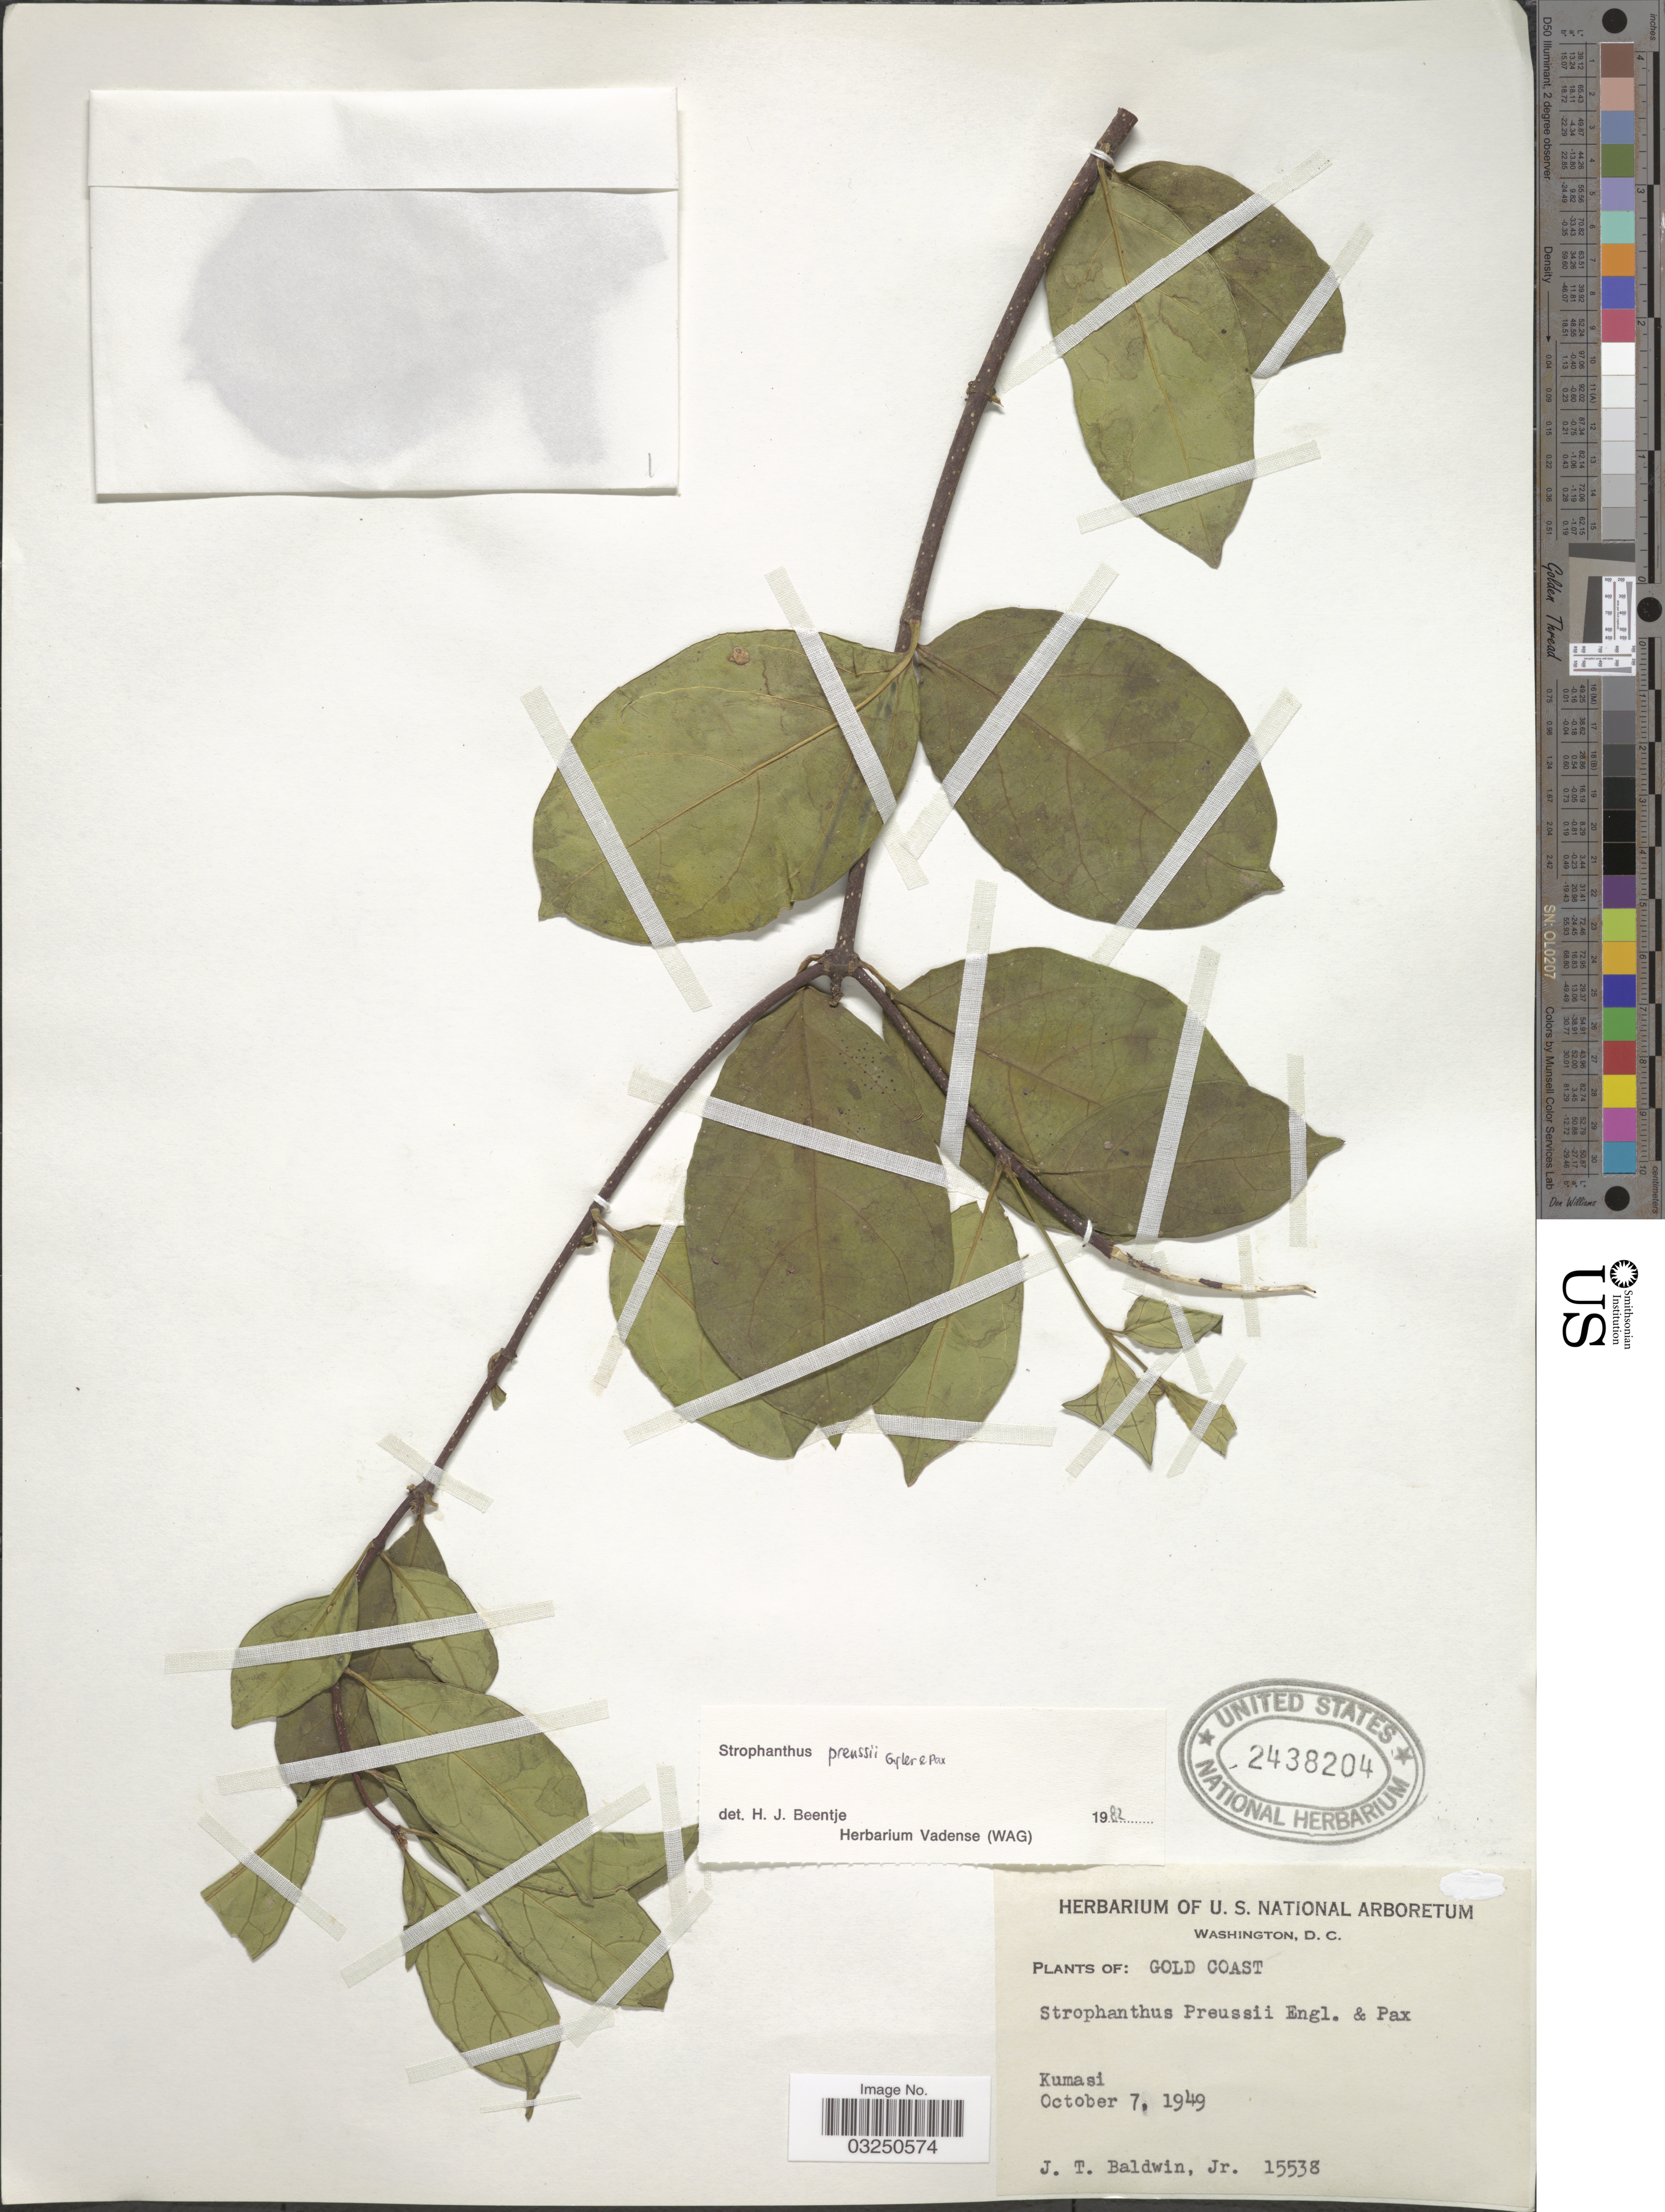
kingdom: Plantae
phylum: Tracheophyta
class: Magnoliopsida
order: Gentianales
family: Apocynaceae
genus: Strophanthus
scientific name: Strophanthus preussii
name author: Engl. & Pax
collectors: J. T. Baldwin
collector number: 15538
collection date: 1949-10-07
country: Ghana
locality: Gold Coast. Kumasi.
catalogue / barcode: US 2438204